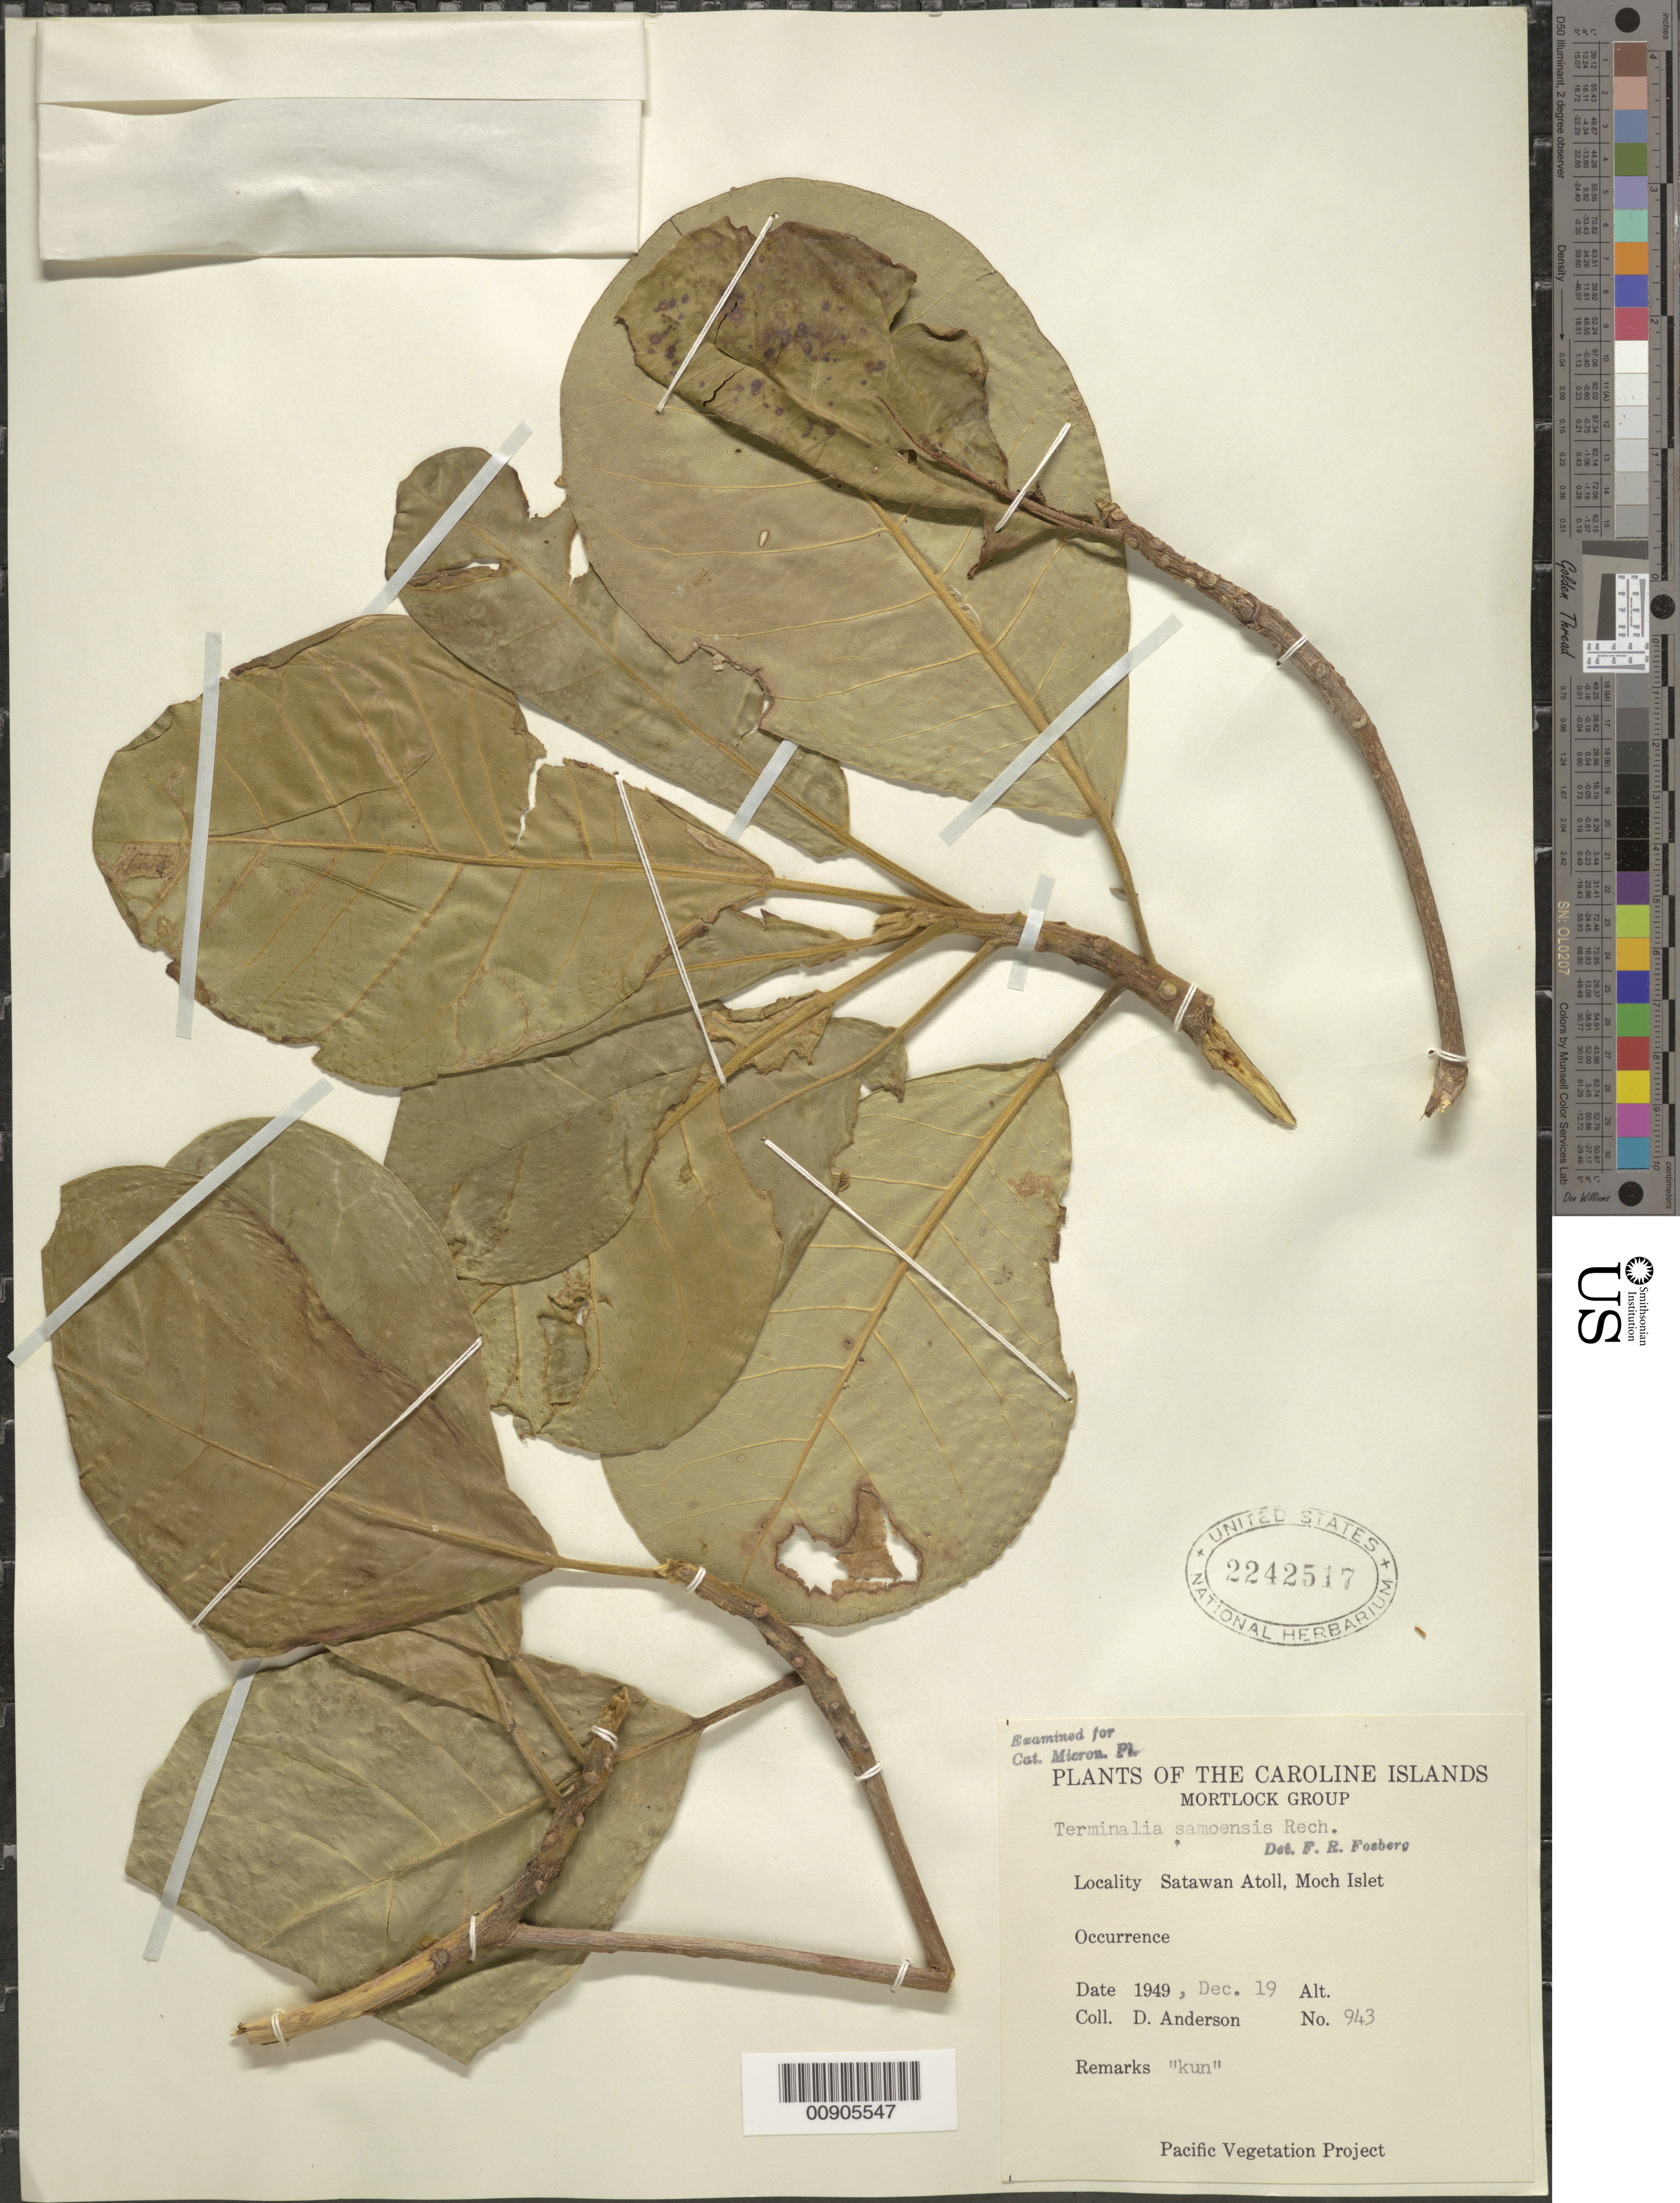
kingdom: Plantae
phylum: Tracheophyta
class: Magnoliopsida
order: Myrtales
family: Combretaceae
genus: Terminalia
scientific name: Terminalia samoensis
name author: Rech.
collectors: D. Anderson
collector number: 943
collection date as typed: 19 Dec 1949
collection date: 1949-12-19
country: Micronesia, Federated States of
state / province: Truk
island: Satawan Atoll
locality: Moch Islet.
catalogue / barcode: US 2242517